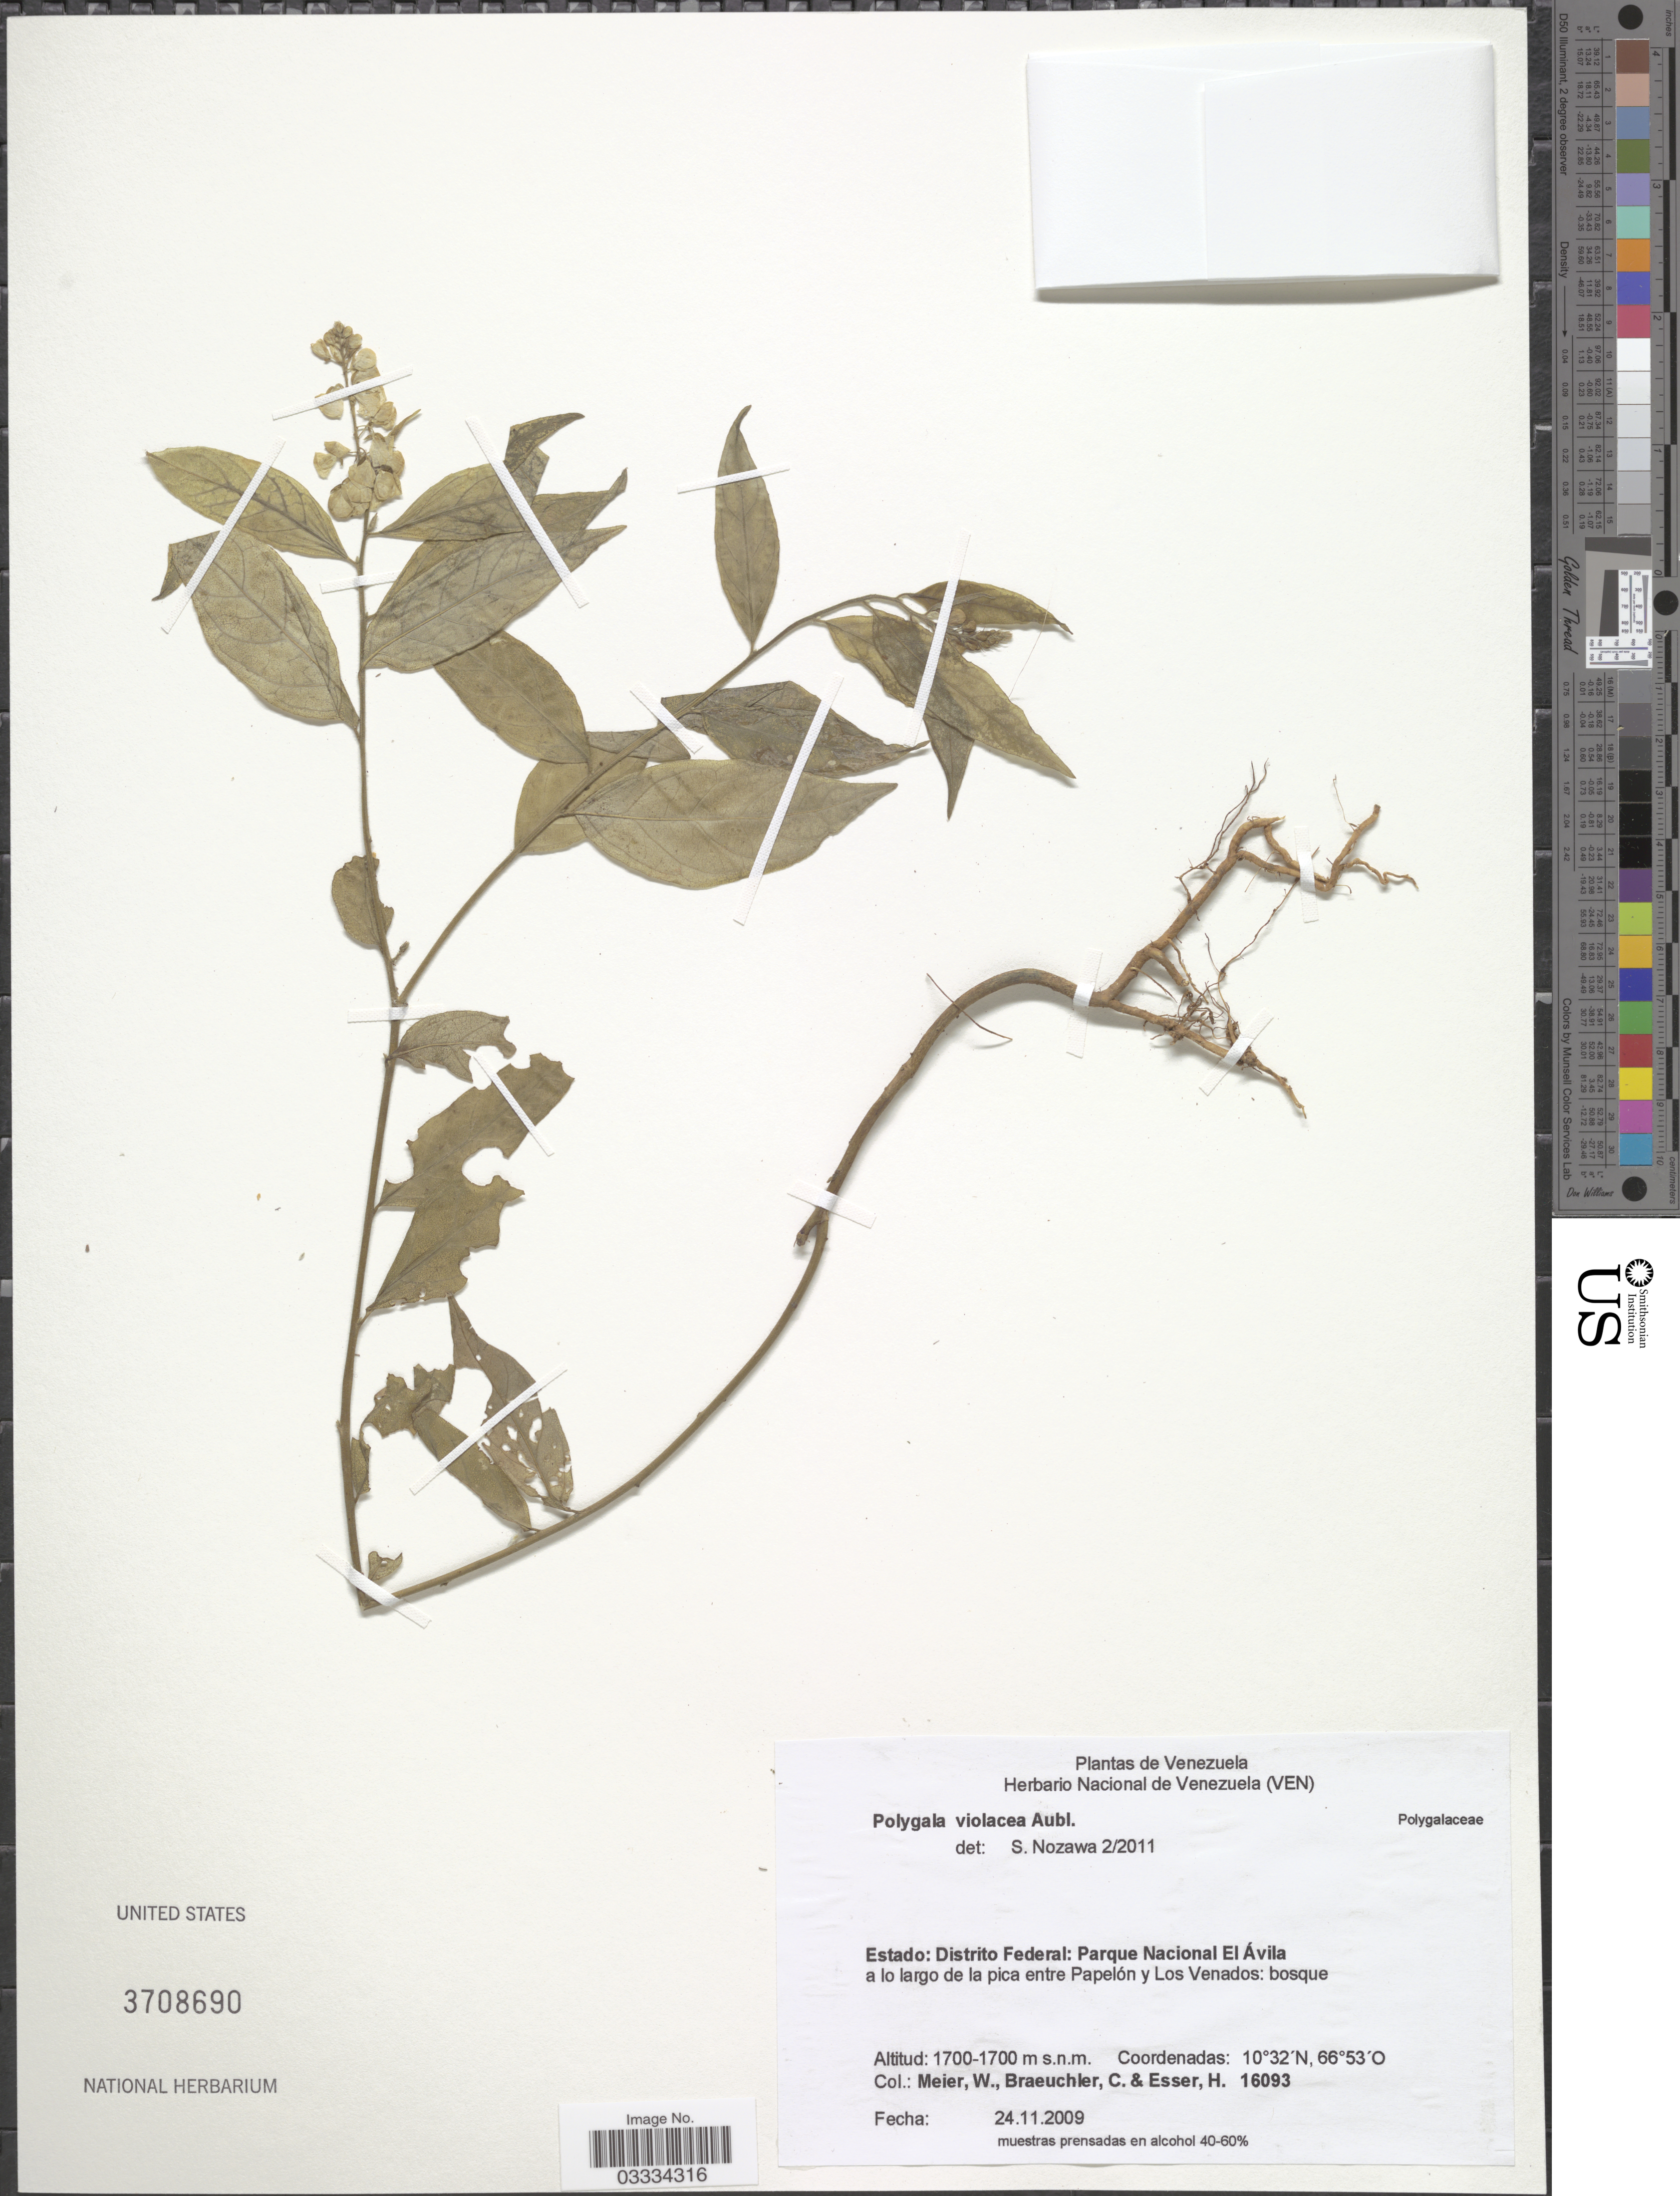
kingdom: Plantae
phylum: Tracheophyta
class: Magnoliopsida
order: Fabales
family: Polygalaceae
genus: Asemeia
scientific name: Asemeia violacea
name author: (Aubl.) J.F.B. Pastore & J.R. Abbott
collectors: W. Meier, C. Braeuchler & H. Esser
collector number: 16093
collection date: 2009-11-24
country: Venezuela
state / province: Miranda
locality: Estado: Distrito Federal: Parque Nacional El Ávila a lo largo de la pica entre Papelón y Los Venados.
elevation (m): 1700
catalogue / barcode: US 3708690